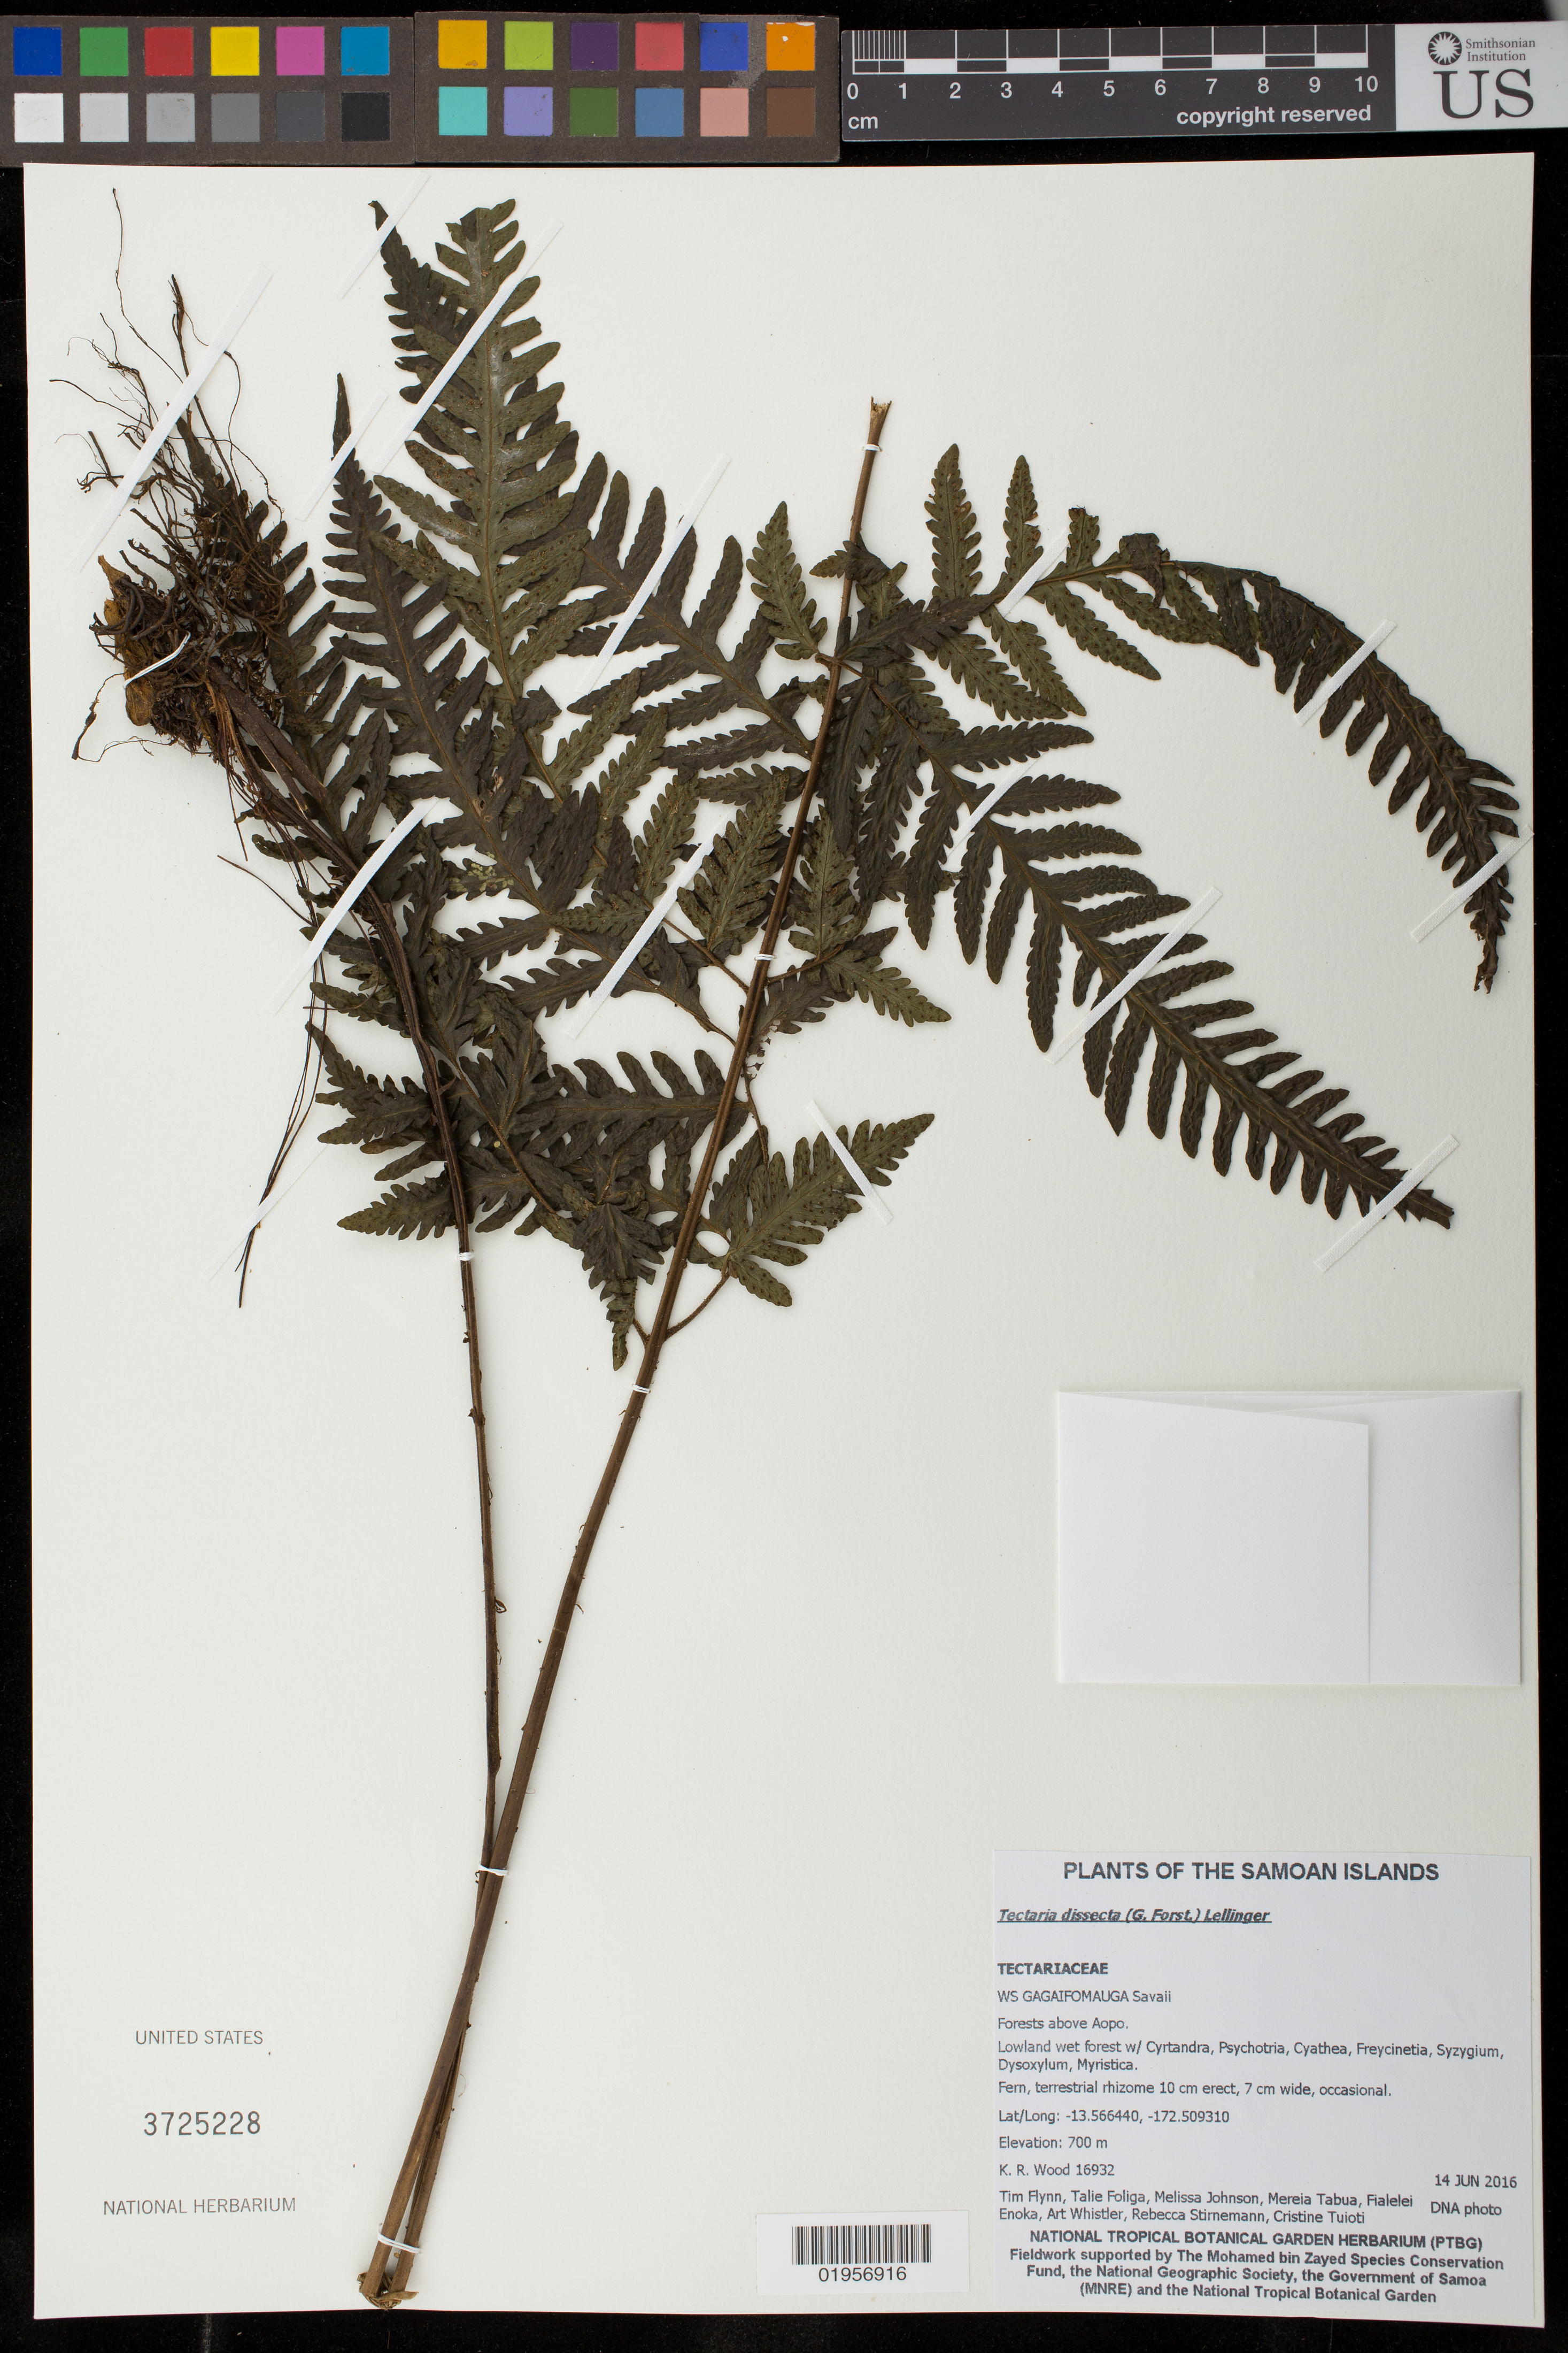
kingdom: Plantae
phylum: Tracheophyta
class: Polypodiopsida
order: Polypodiales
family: Tectariaceae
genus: Tectaria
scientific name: Tectaria dissecta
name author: (G. Forst.) Lellinger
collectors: K. R. Wood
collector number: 16932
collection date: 2016-06-14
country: Samoa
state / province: Gagaifomauga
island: Savai'i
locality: Savaii, Forests above Aopo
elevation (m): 700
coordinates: -13.5666440, -172.509310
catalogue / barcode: US 3725228